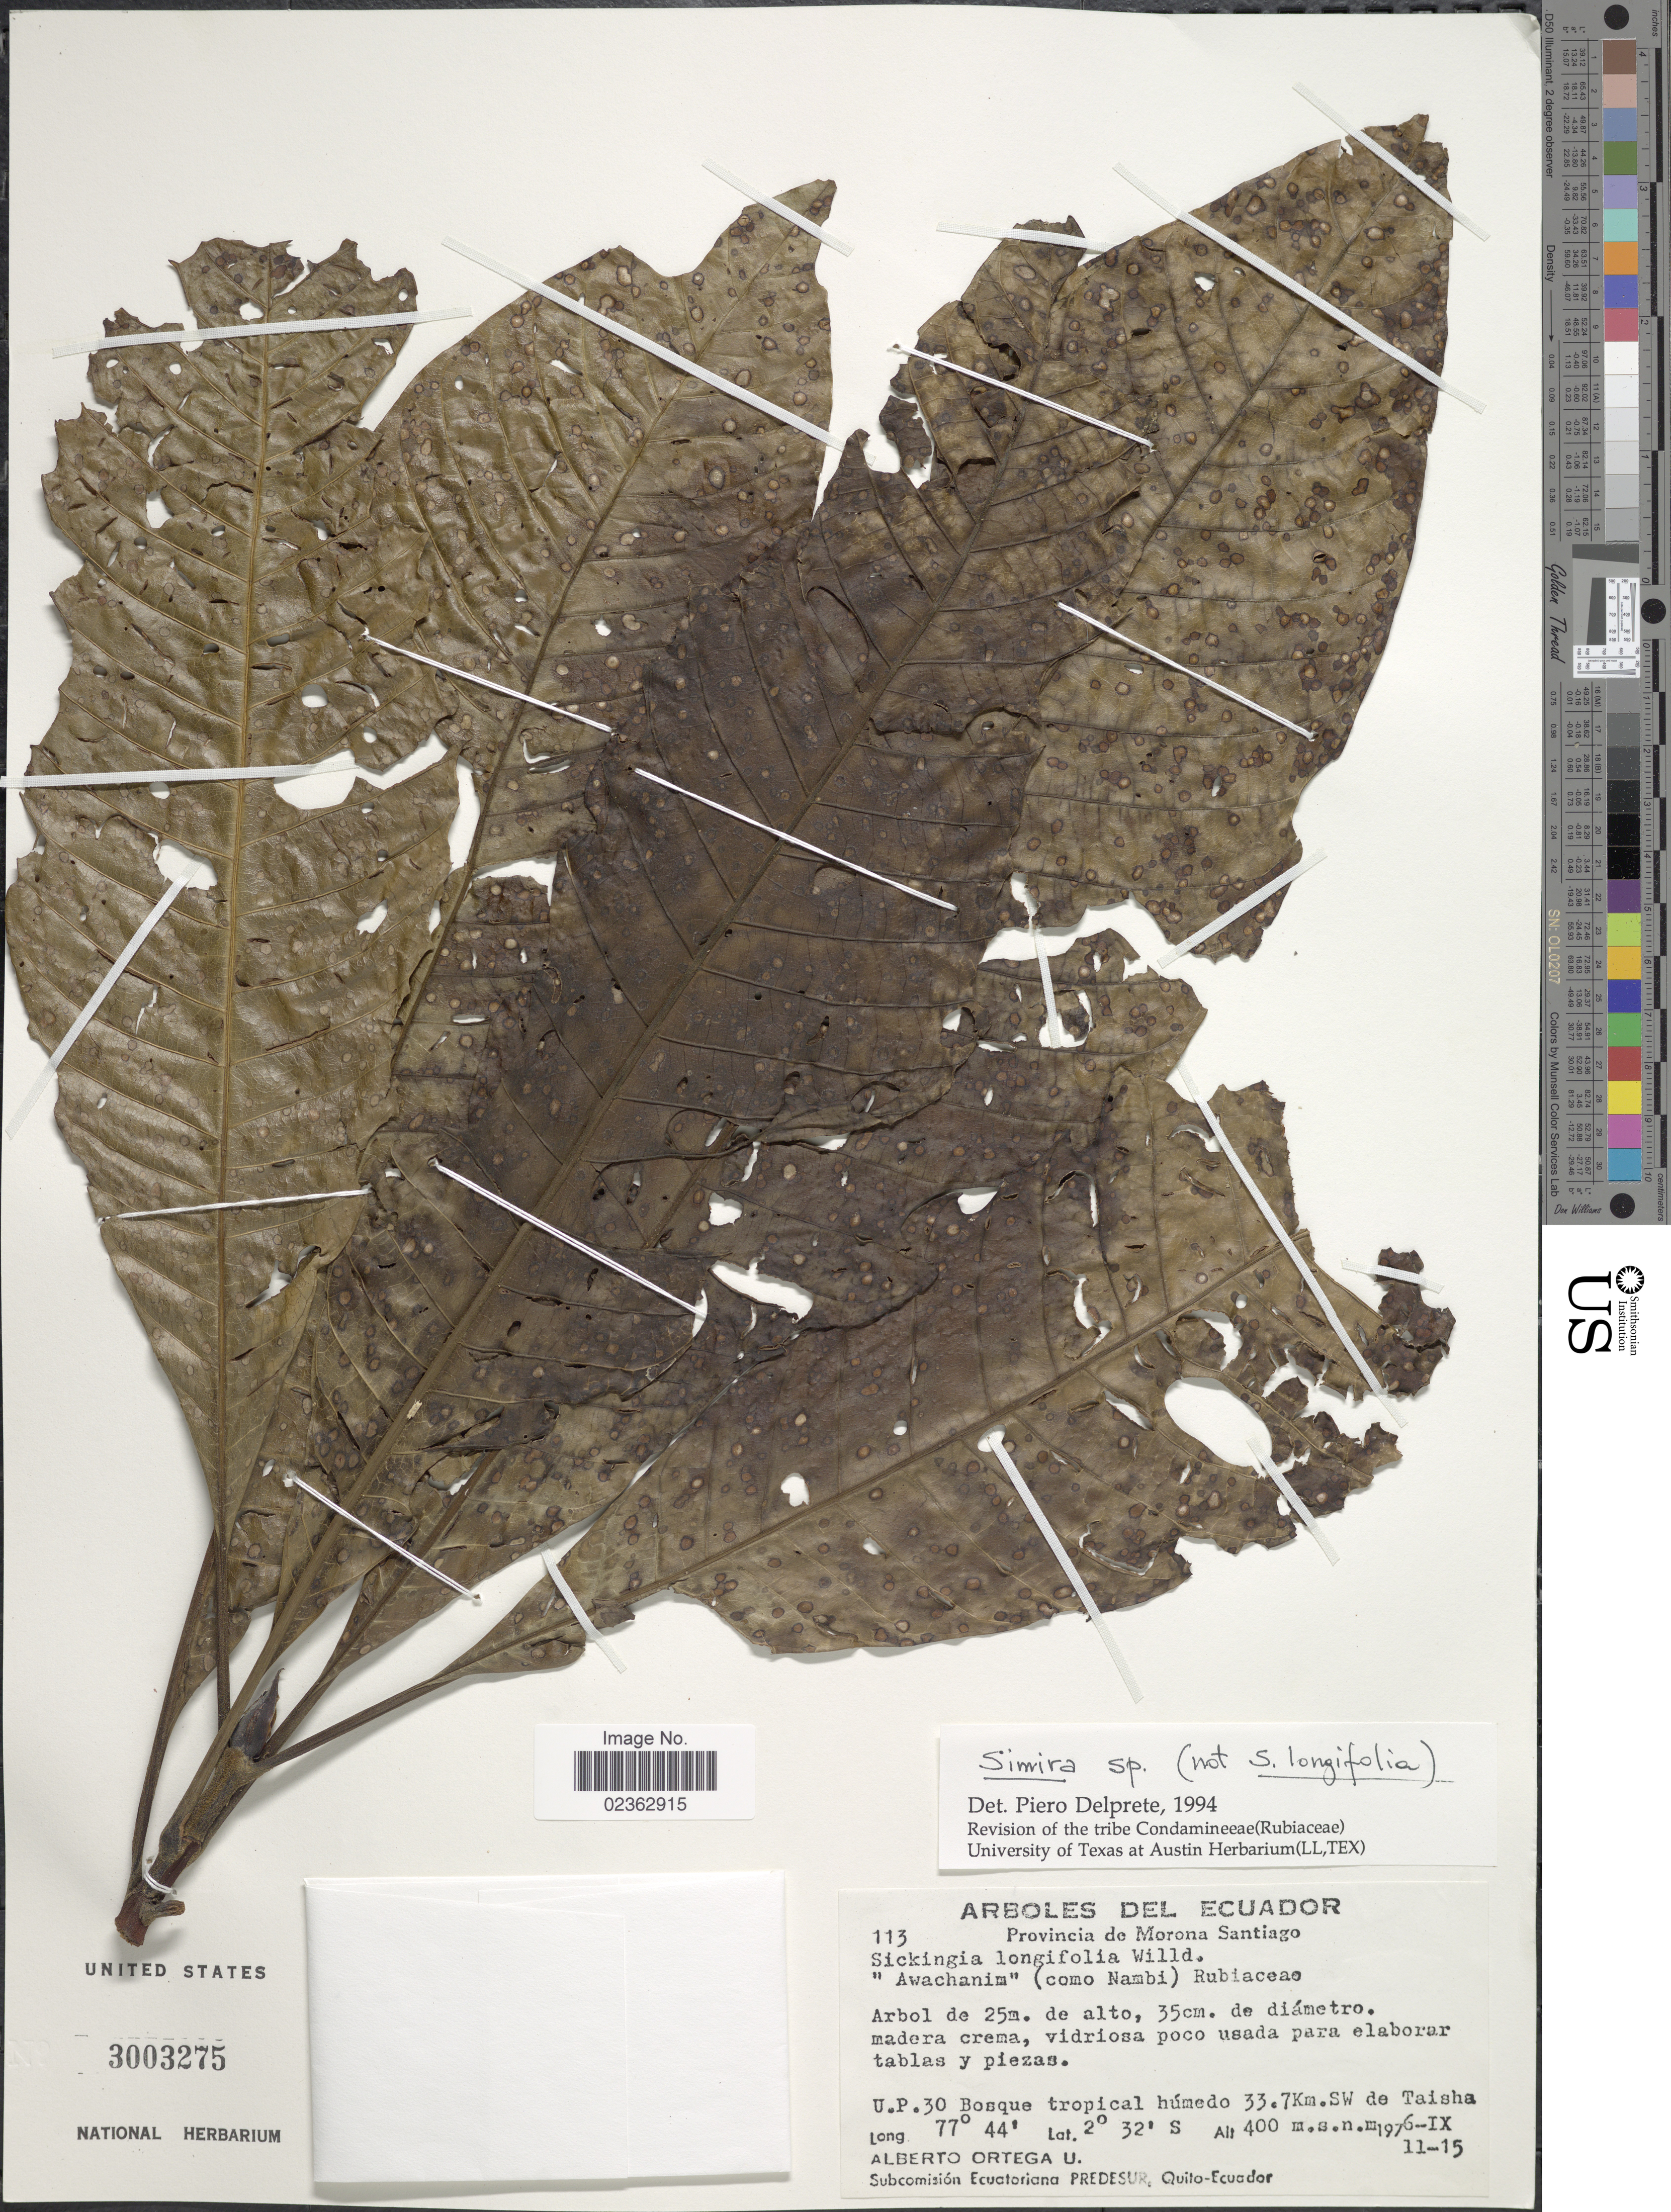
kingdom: Plantae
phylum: Tracheophyta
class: Magnoliopsida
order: Gentianales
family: Rubiaceae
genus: Simira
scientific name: Simira sp.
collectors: A. T. Ortega U.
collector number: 113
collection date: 1976-09-11/1976-09-15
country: Ecuador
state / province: Morona-Santiago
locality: U.P.30 Bosque tropical humedo 33.7 km. SW de Taisha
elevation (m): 400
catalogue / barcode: US 3003275